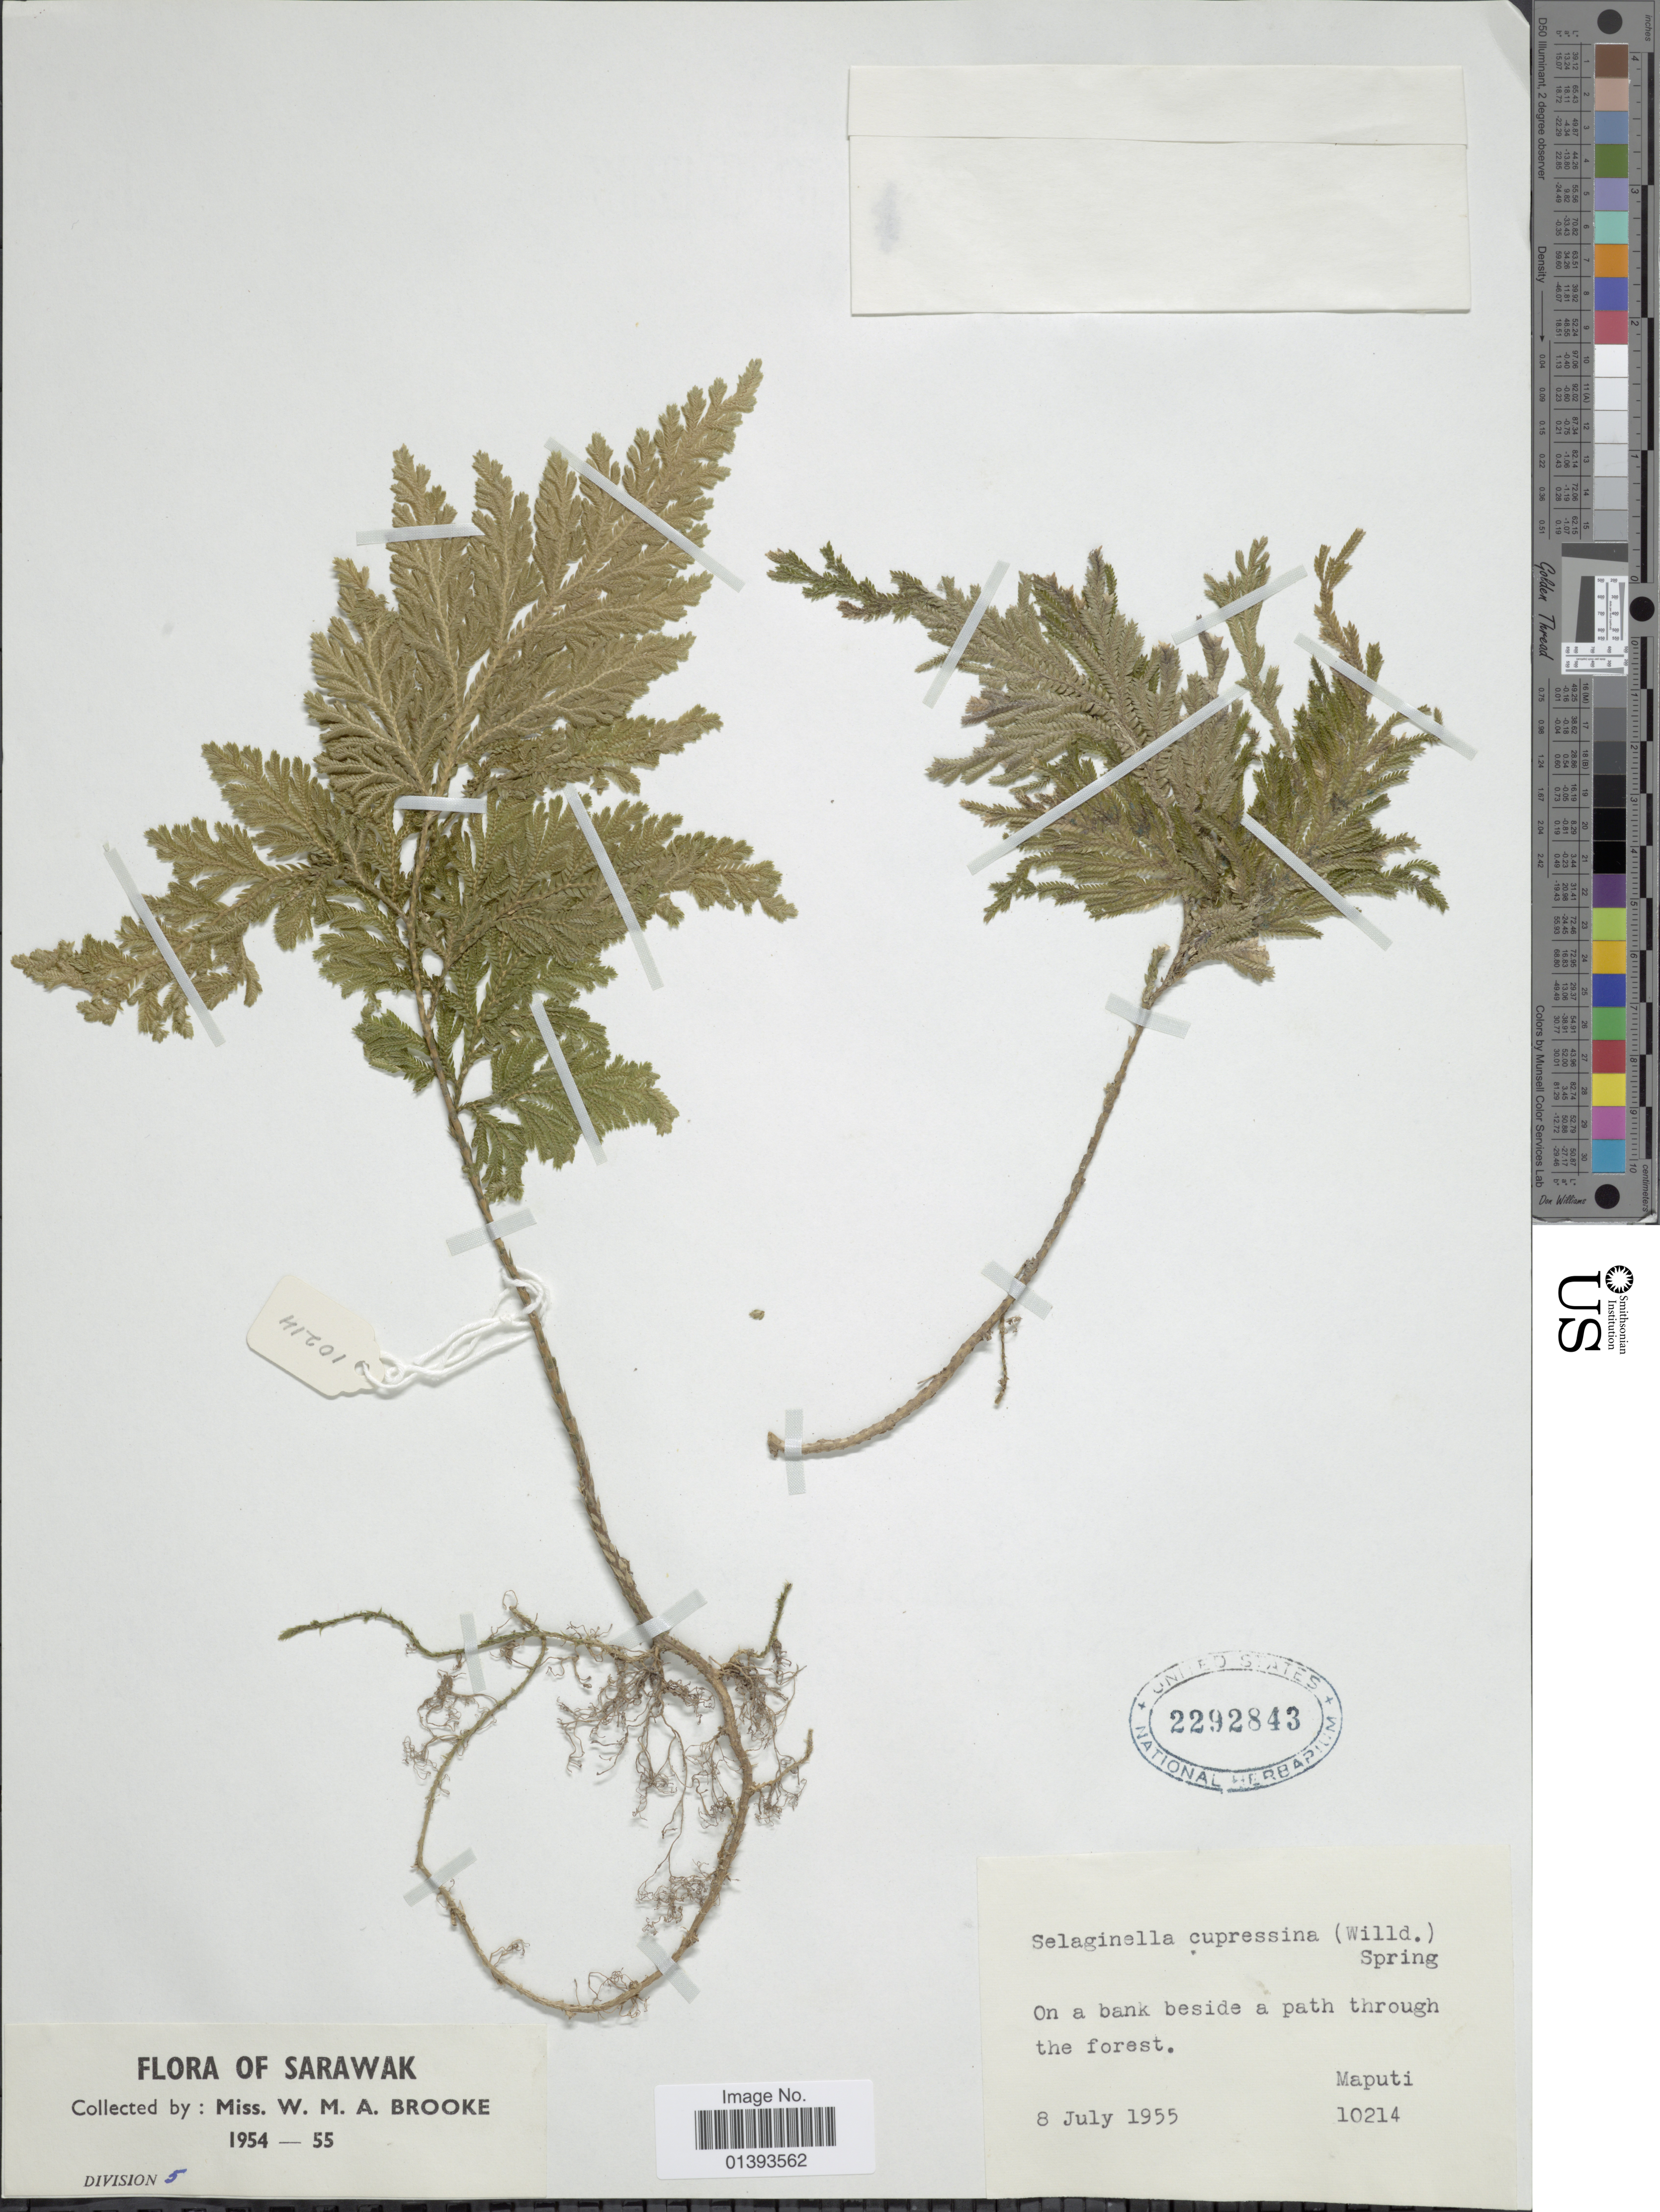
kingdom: Plantae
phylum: Tracheophyta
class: Lycopodiopsida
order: Selaginellales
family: Selaginellaceae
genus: Selaginella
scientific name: Selaginella cupressina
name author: (Willd.) Spring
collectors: W. Brooke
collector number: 10214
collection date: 1955-07-08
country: Malaysia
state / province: Sarawak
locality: On a bank beside a path through the forest, Manputi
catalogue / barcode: US 2292843